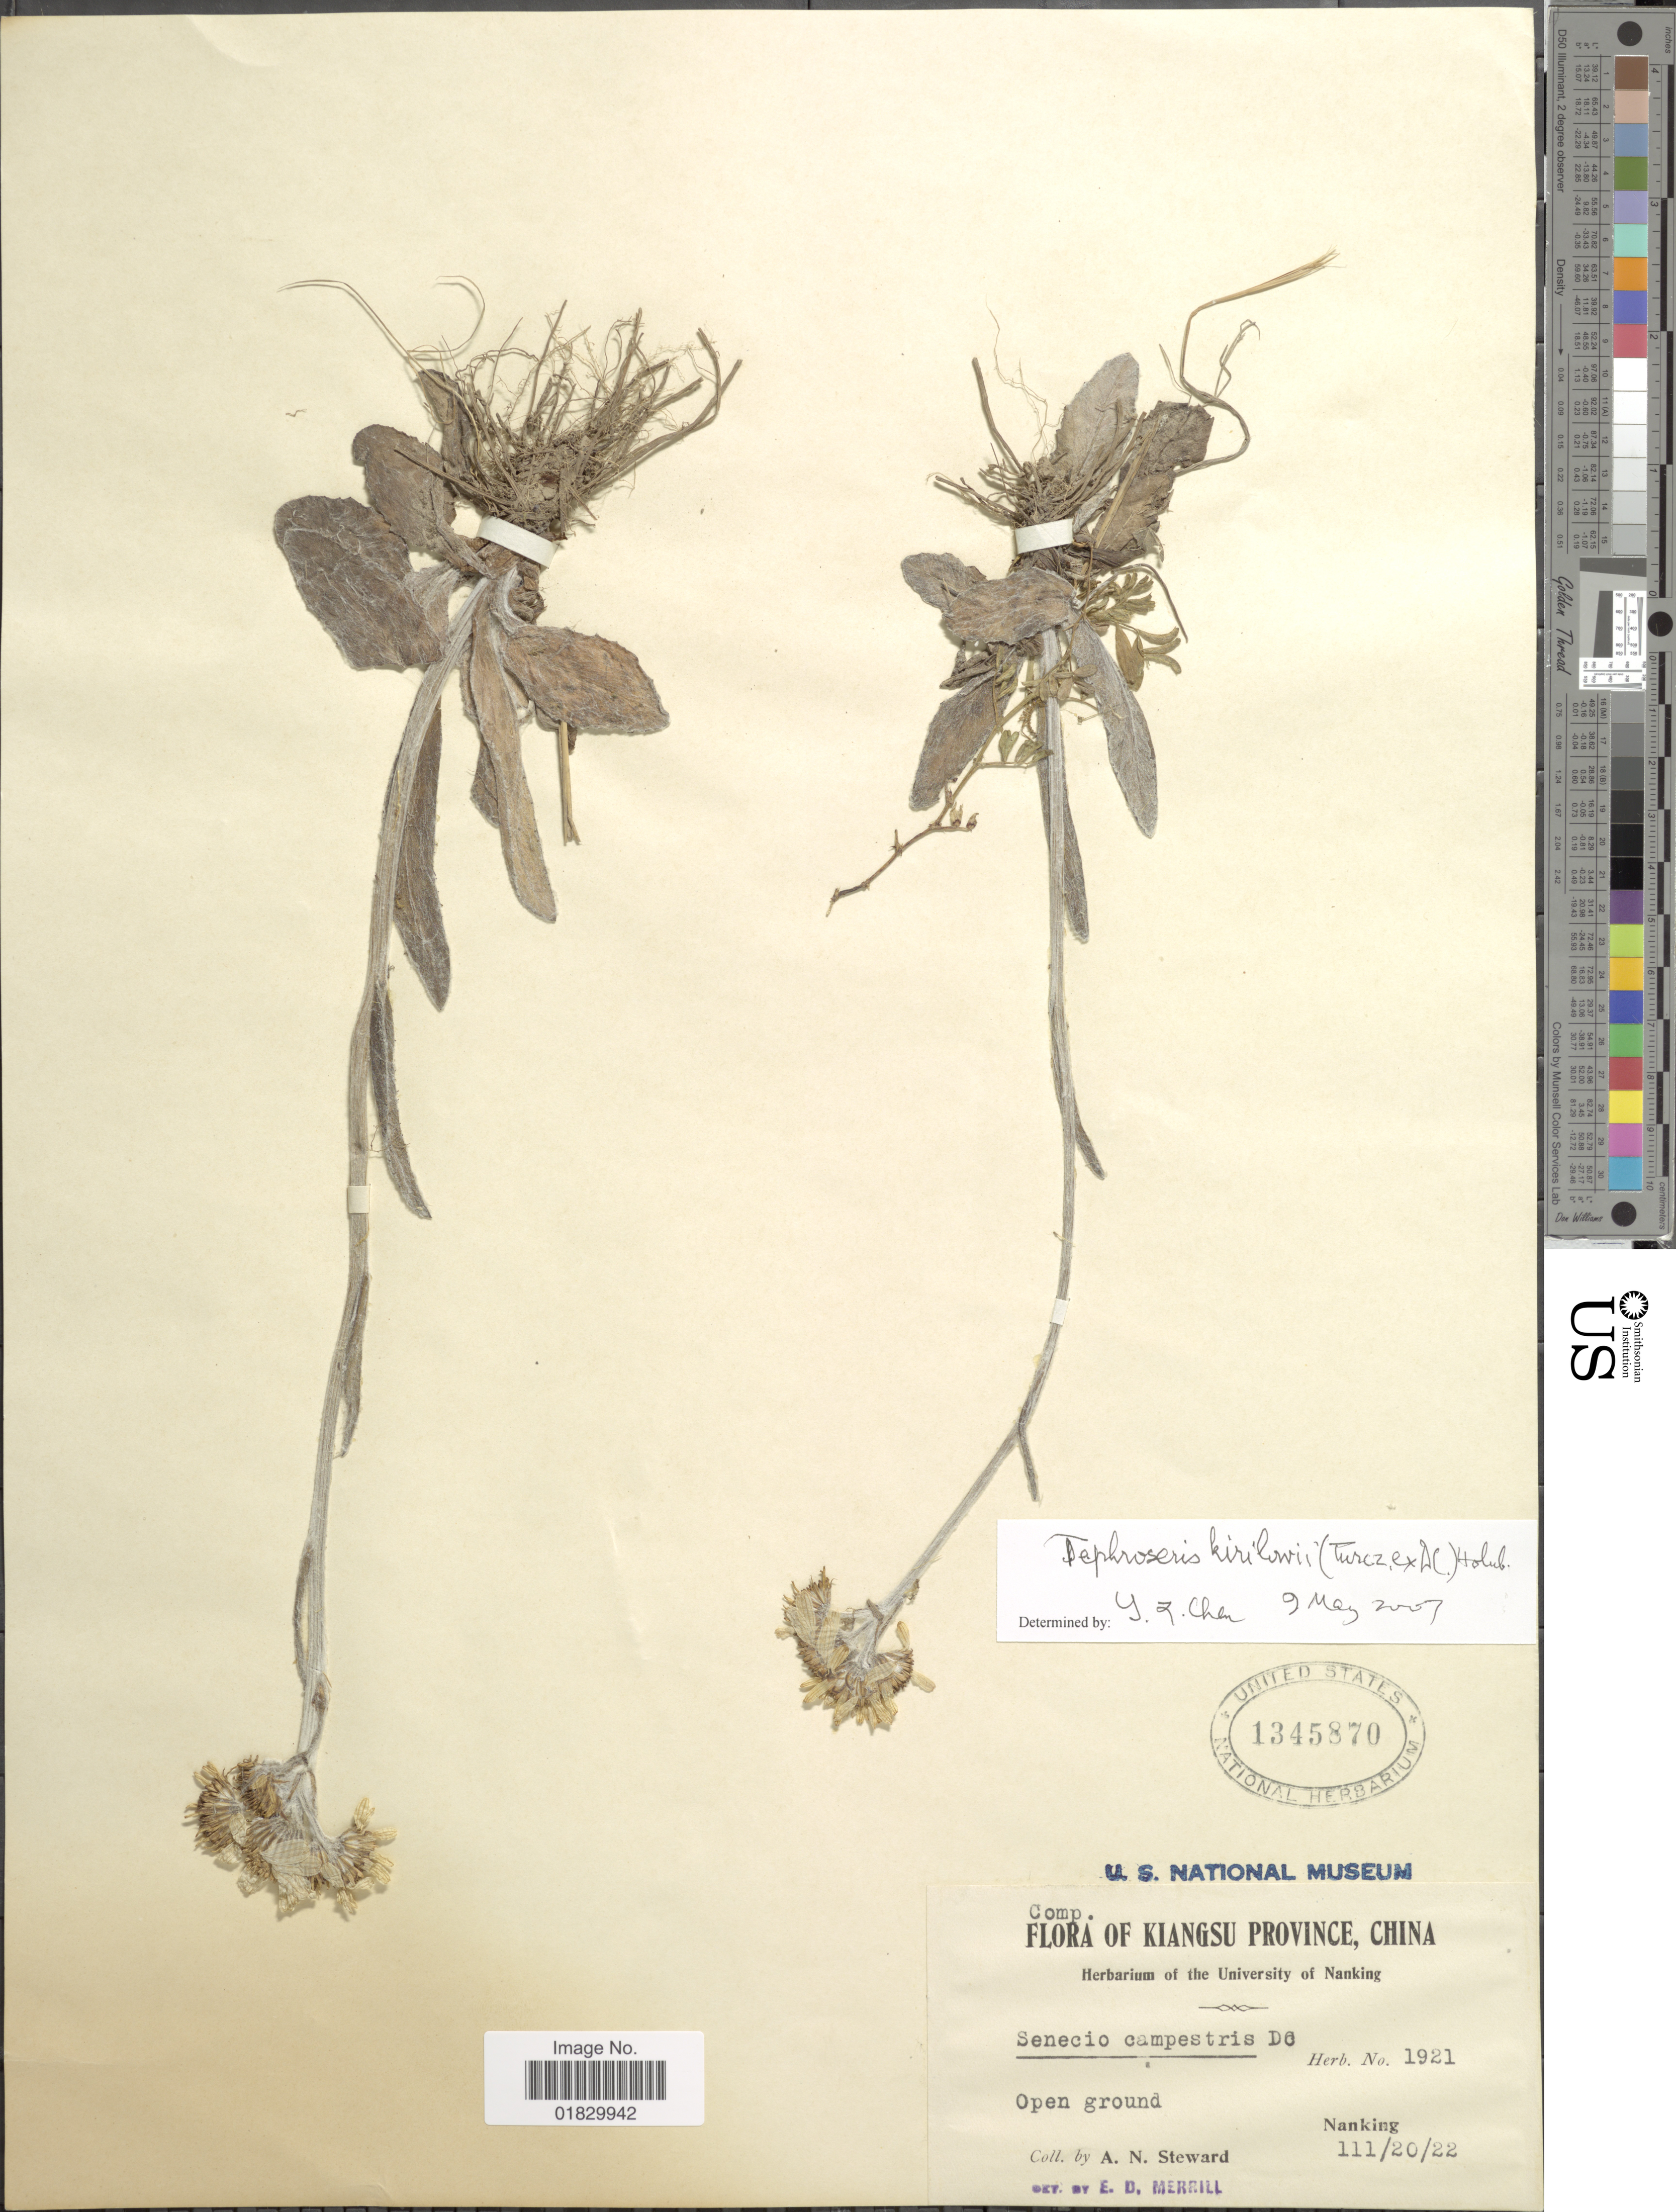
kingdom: Plantae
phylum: Tracheophyta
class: Magnoliopsida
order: Asterales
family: Asteraceae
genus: Tephroseris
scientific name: Tephroseris kirilowii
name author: (Turcz. ex DC.) Holub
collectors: A. N. Steward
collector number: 1921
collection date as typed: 111/20/22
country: China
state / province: Jiangsu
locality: Kiangsu Province, China, Nanking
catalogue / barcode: US 1345870